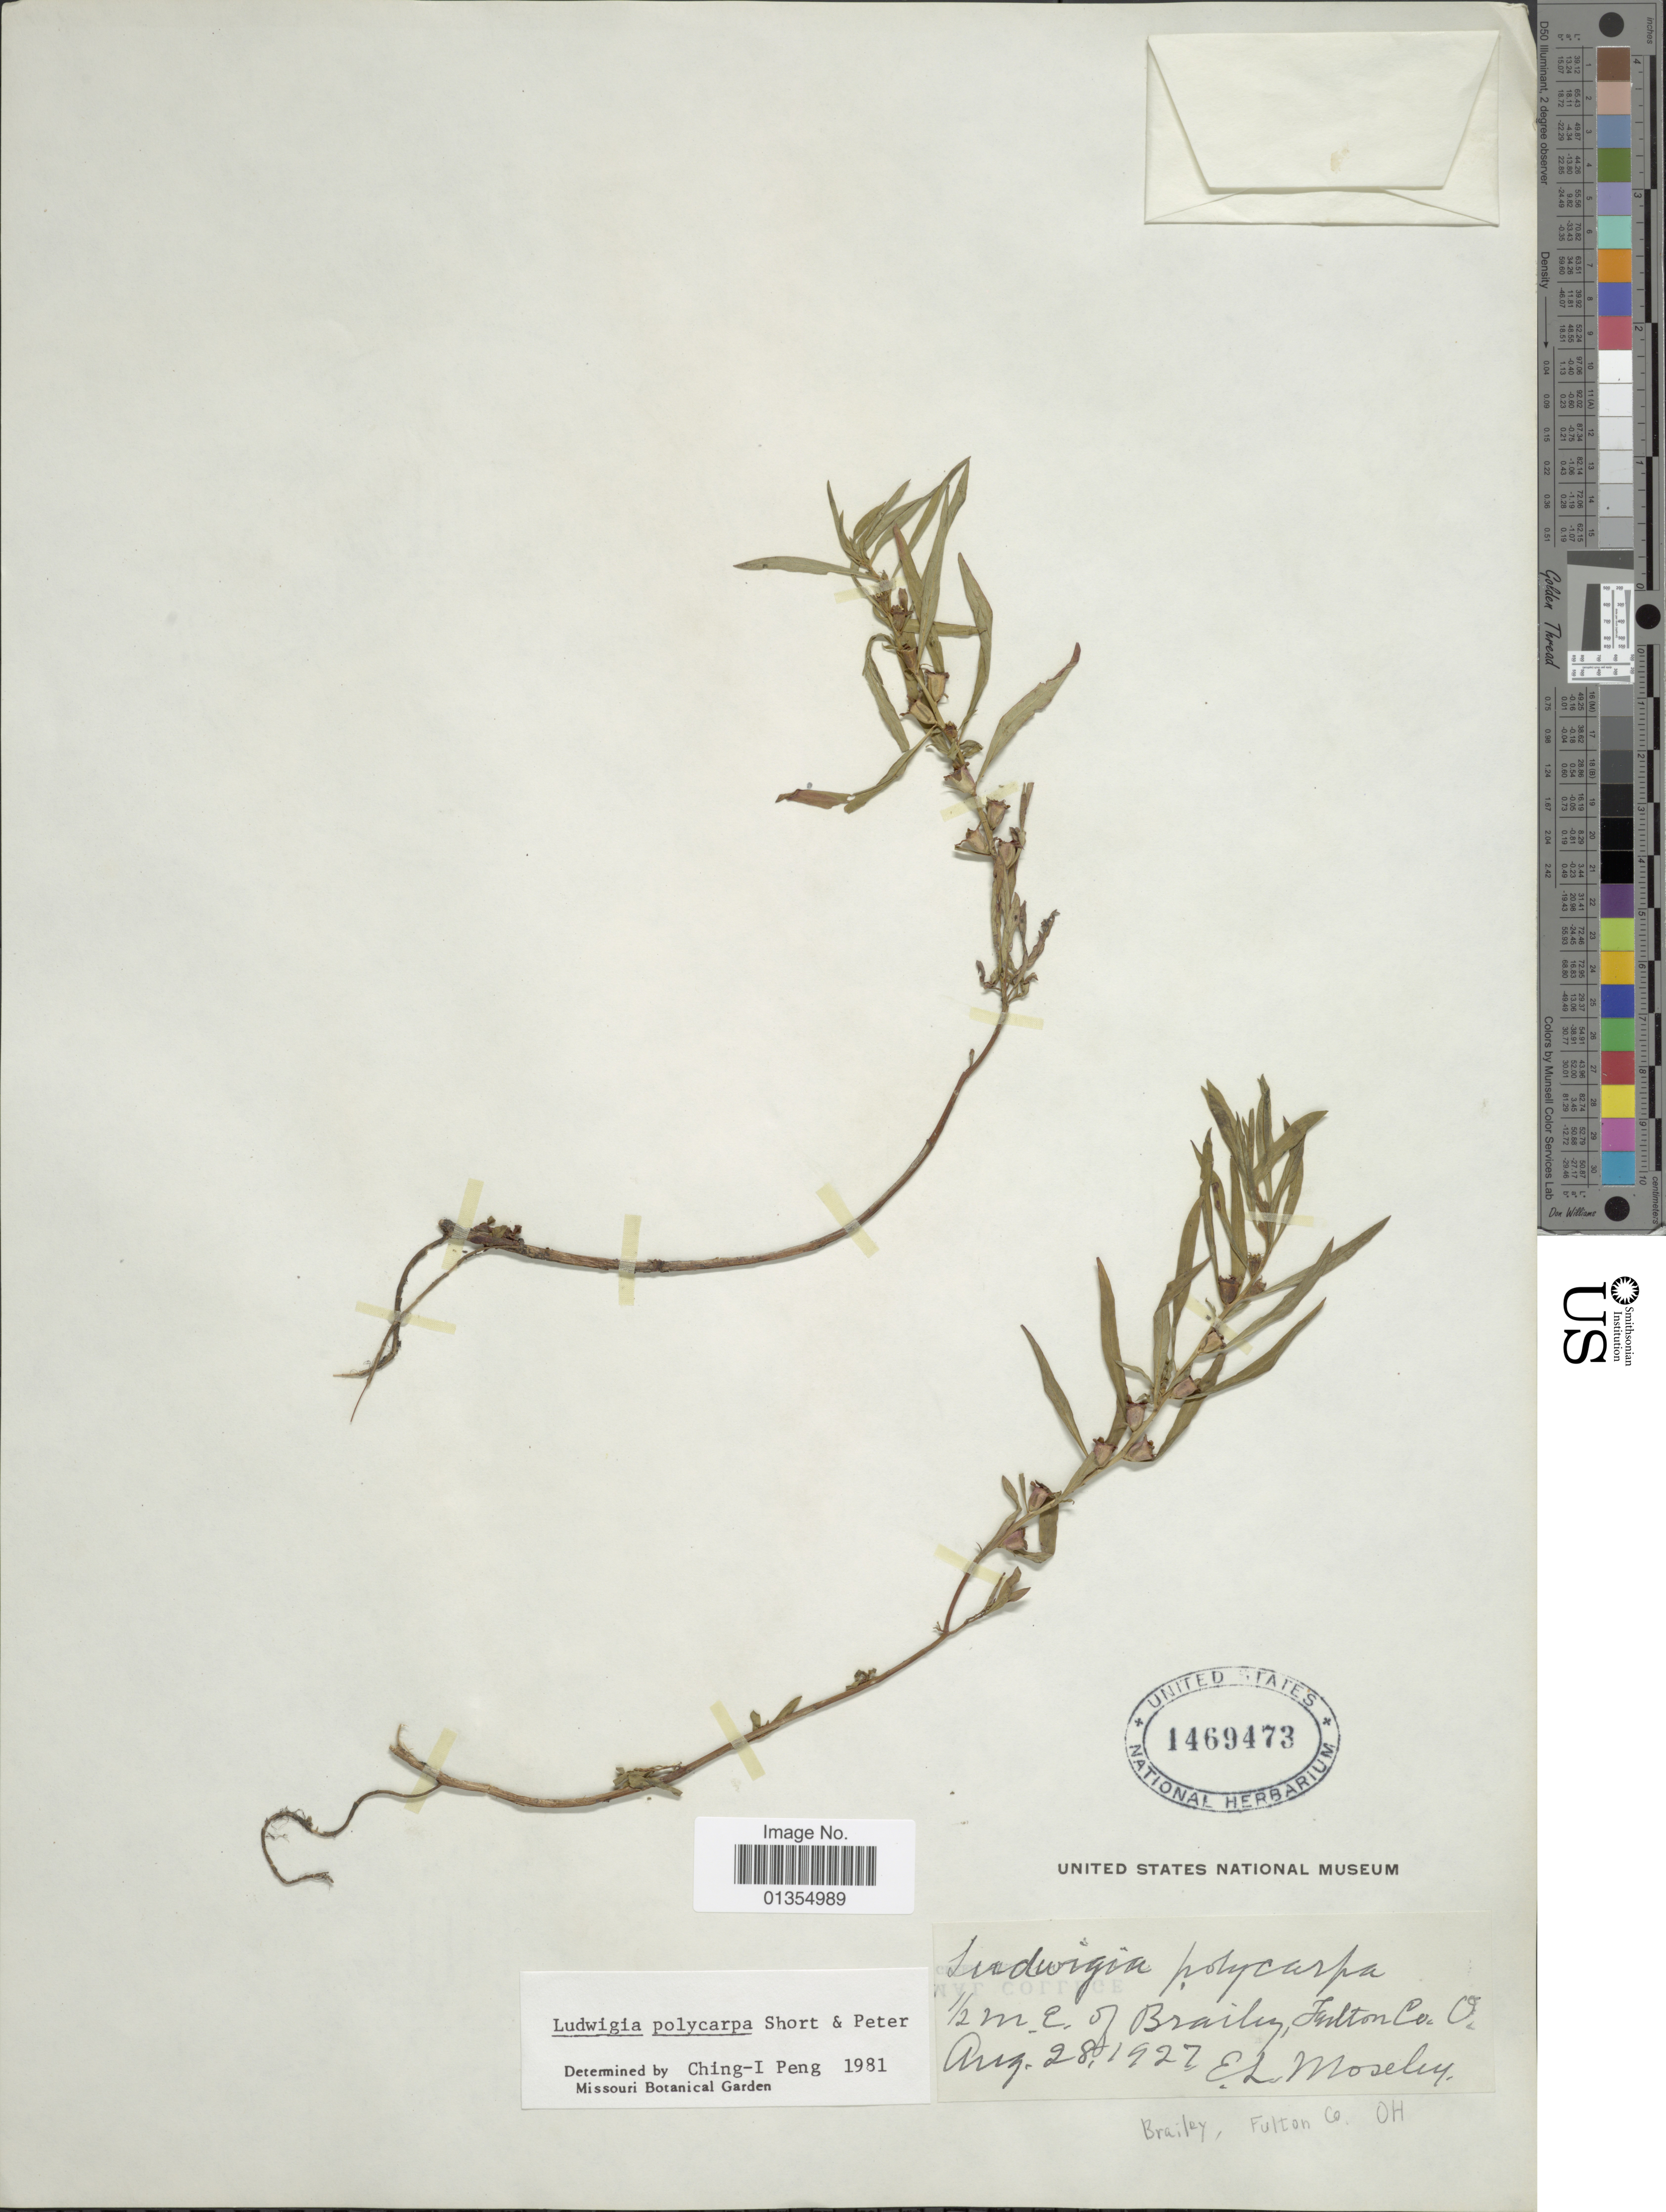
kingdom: Plantae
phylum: Tracheophyta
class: Magnoliopsida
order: Myrtales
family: Onagraceae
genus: Ludwigia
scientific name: Ludwigia polycarpa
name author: Short & R. Peter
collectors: E. Moseley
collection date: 1927-08-28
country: United States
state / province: Ohio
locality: ½ mi E. of Brailey, Fulton Co.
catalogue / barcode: US 1469473